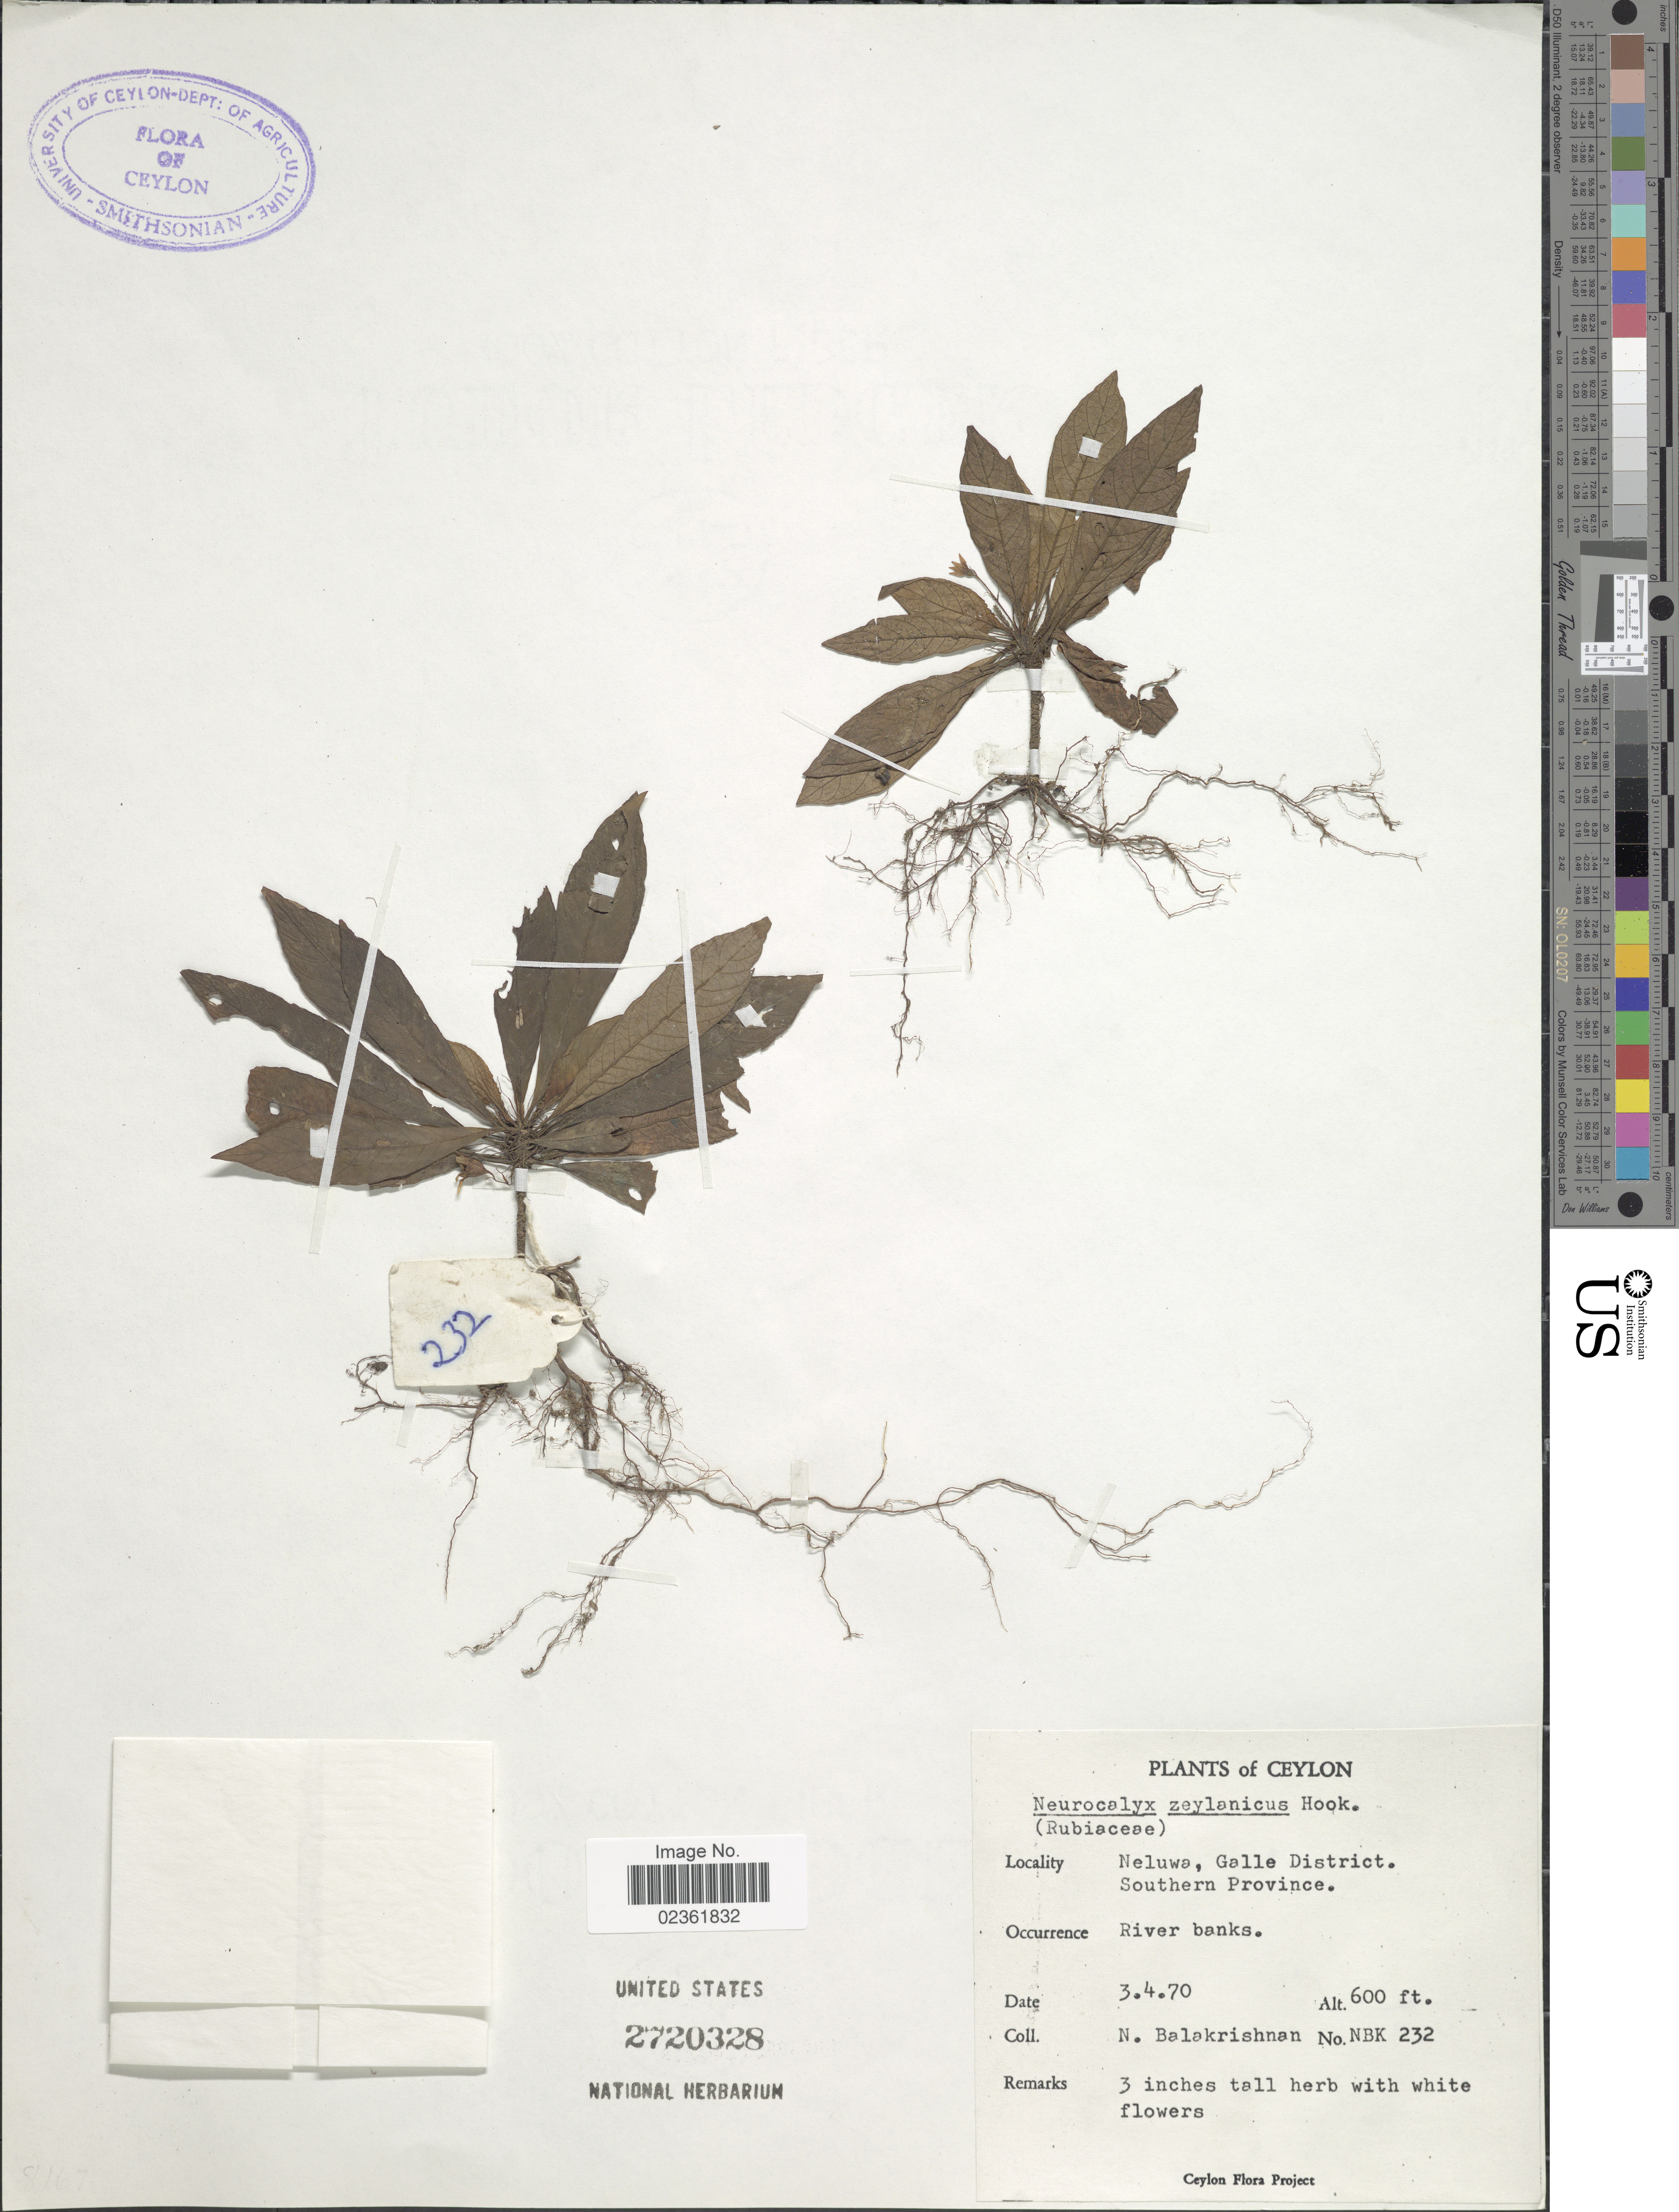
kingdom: Plantae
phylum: Tracheophyta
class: Magnoliopsida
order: Gentianales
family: Rubiaceae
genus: Neurocalyx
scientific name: Neurocalyx zeylanicus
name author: Hook.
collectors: N. Balakrishnan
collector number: NBK 232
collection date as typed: Transcribed d/m/y: 3/4/70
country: Sri Lanka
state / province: Southern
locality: Ceylon, Neluwa, Galle District, river banks.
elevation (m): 183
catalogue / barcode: US 2720328